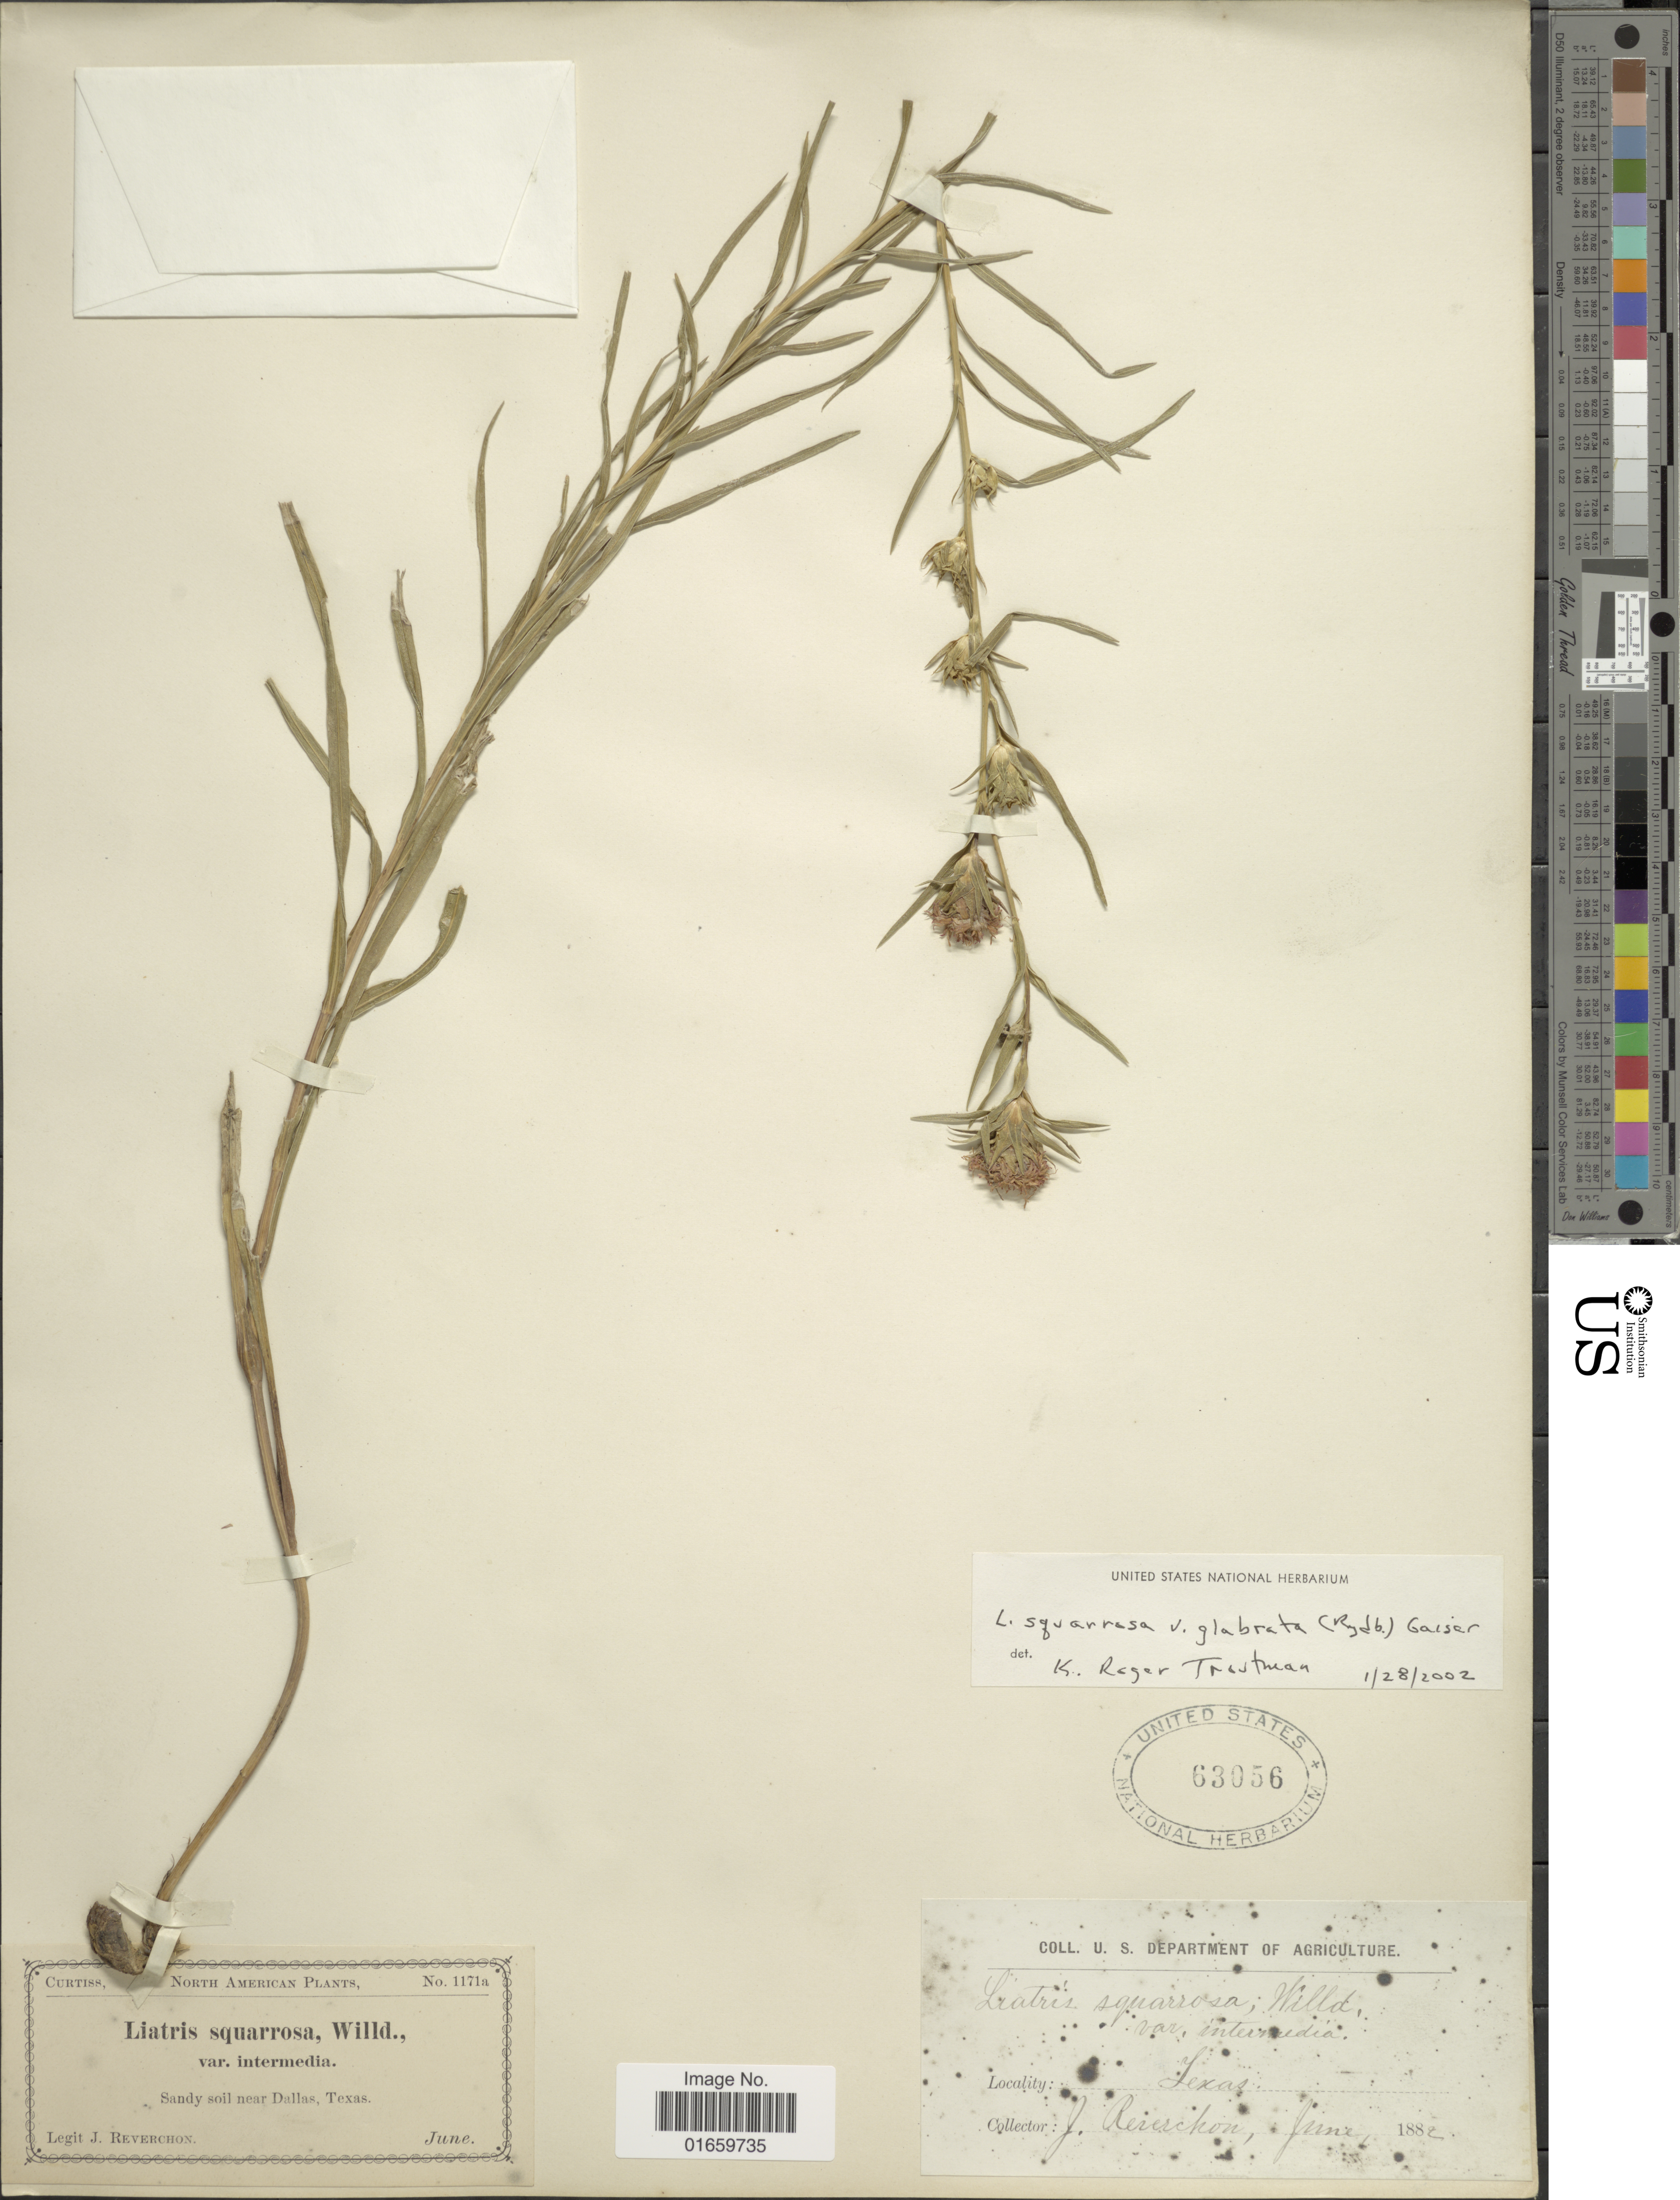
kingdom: Plantae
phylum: Tracheophyta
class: Magnoliopsida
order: Asterales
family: Asteraceae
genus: Liatris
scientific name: Liatris squarrosa var. glabrata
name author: (Rydb.) Gaiser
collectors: J. Reverchon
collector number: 1171a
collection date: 1882-06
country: United States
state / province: Texas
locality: Sandy soil, near Dallas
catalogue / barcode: US 63056